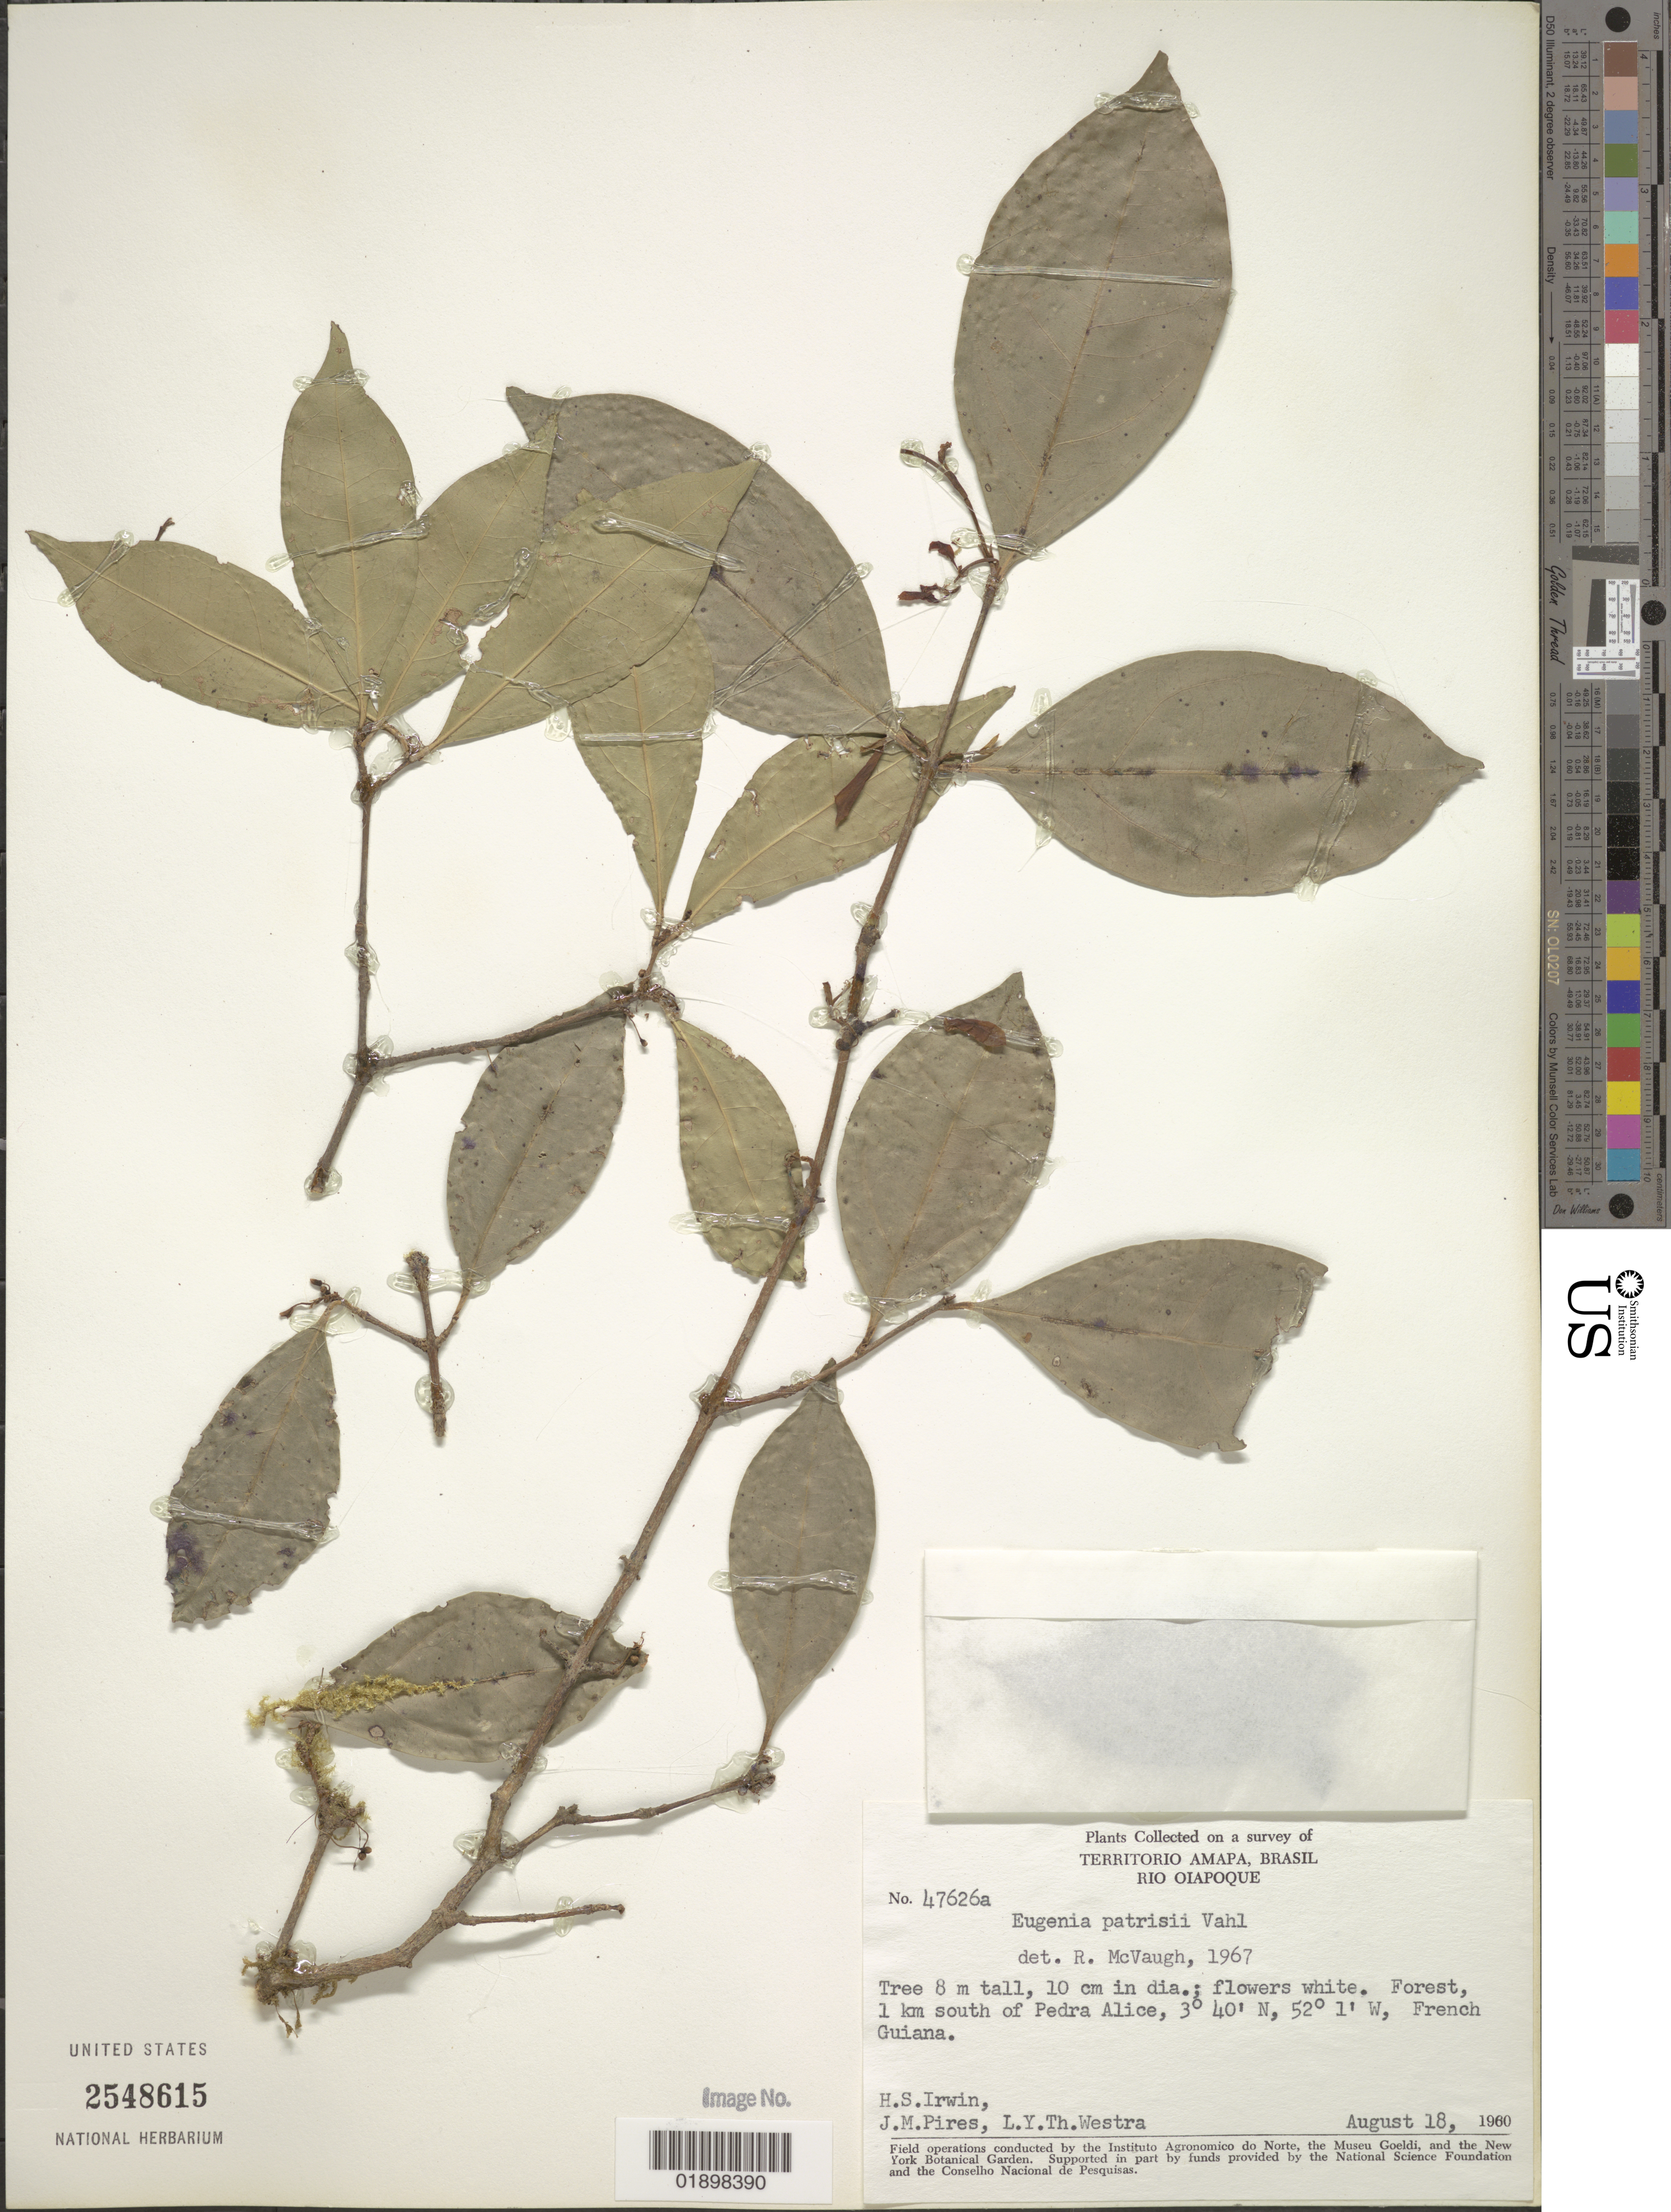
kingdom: Plantae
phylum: Tracheophyta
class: Magnoliopsida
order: Myrtales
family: Myrtaceae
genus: Eugenia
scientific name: Eugenia patrisii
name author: Vahl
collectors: H. Irwin, J. M. Pires & L. Y. T. Westra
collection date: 1960-08-18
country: French Guiana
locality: Plants collected on a survey of Territorio Amapa, Brasil, Rio Oiapoque. 1 Km south of Pedra Alice, French Guiana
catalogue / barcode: US 2548615